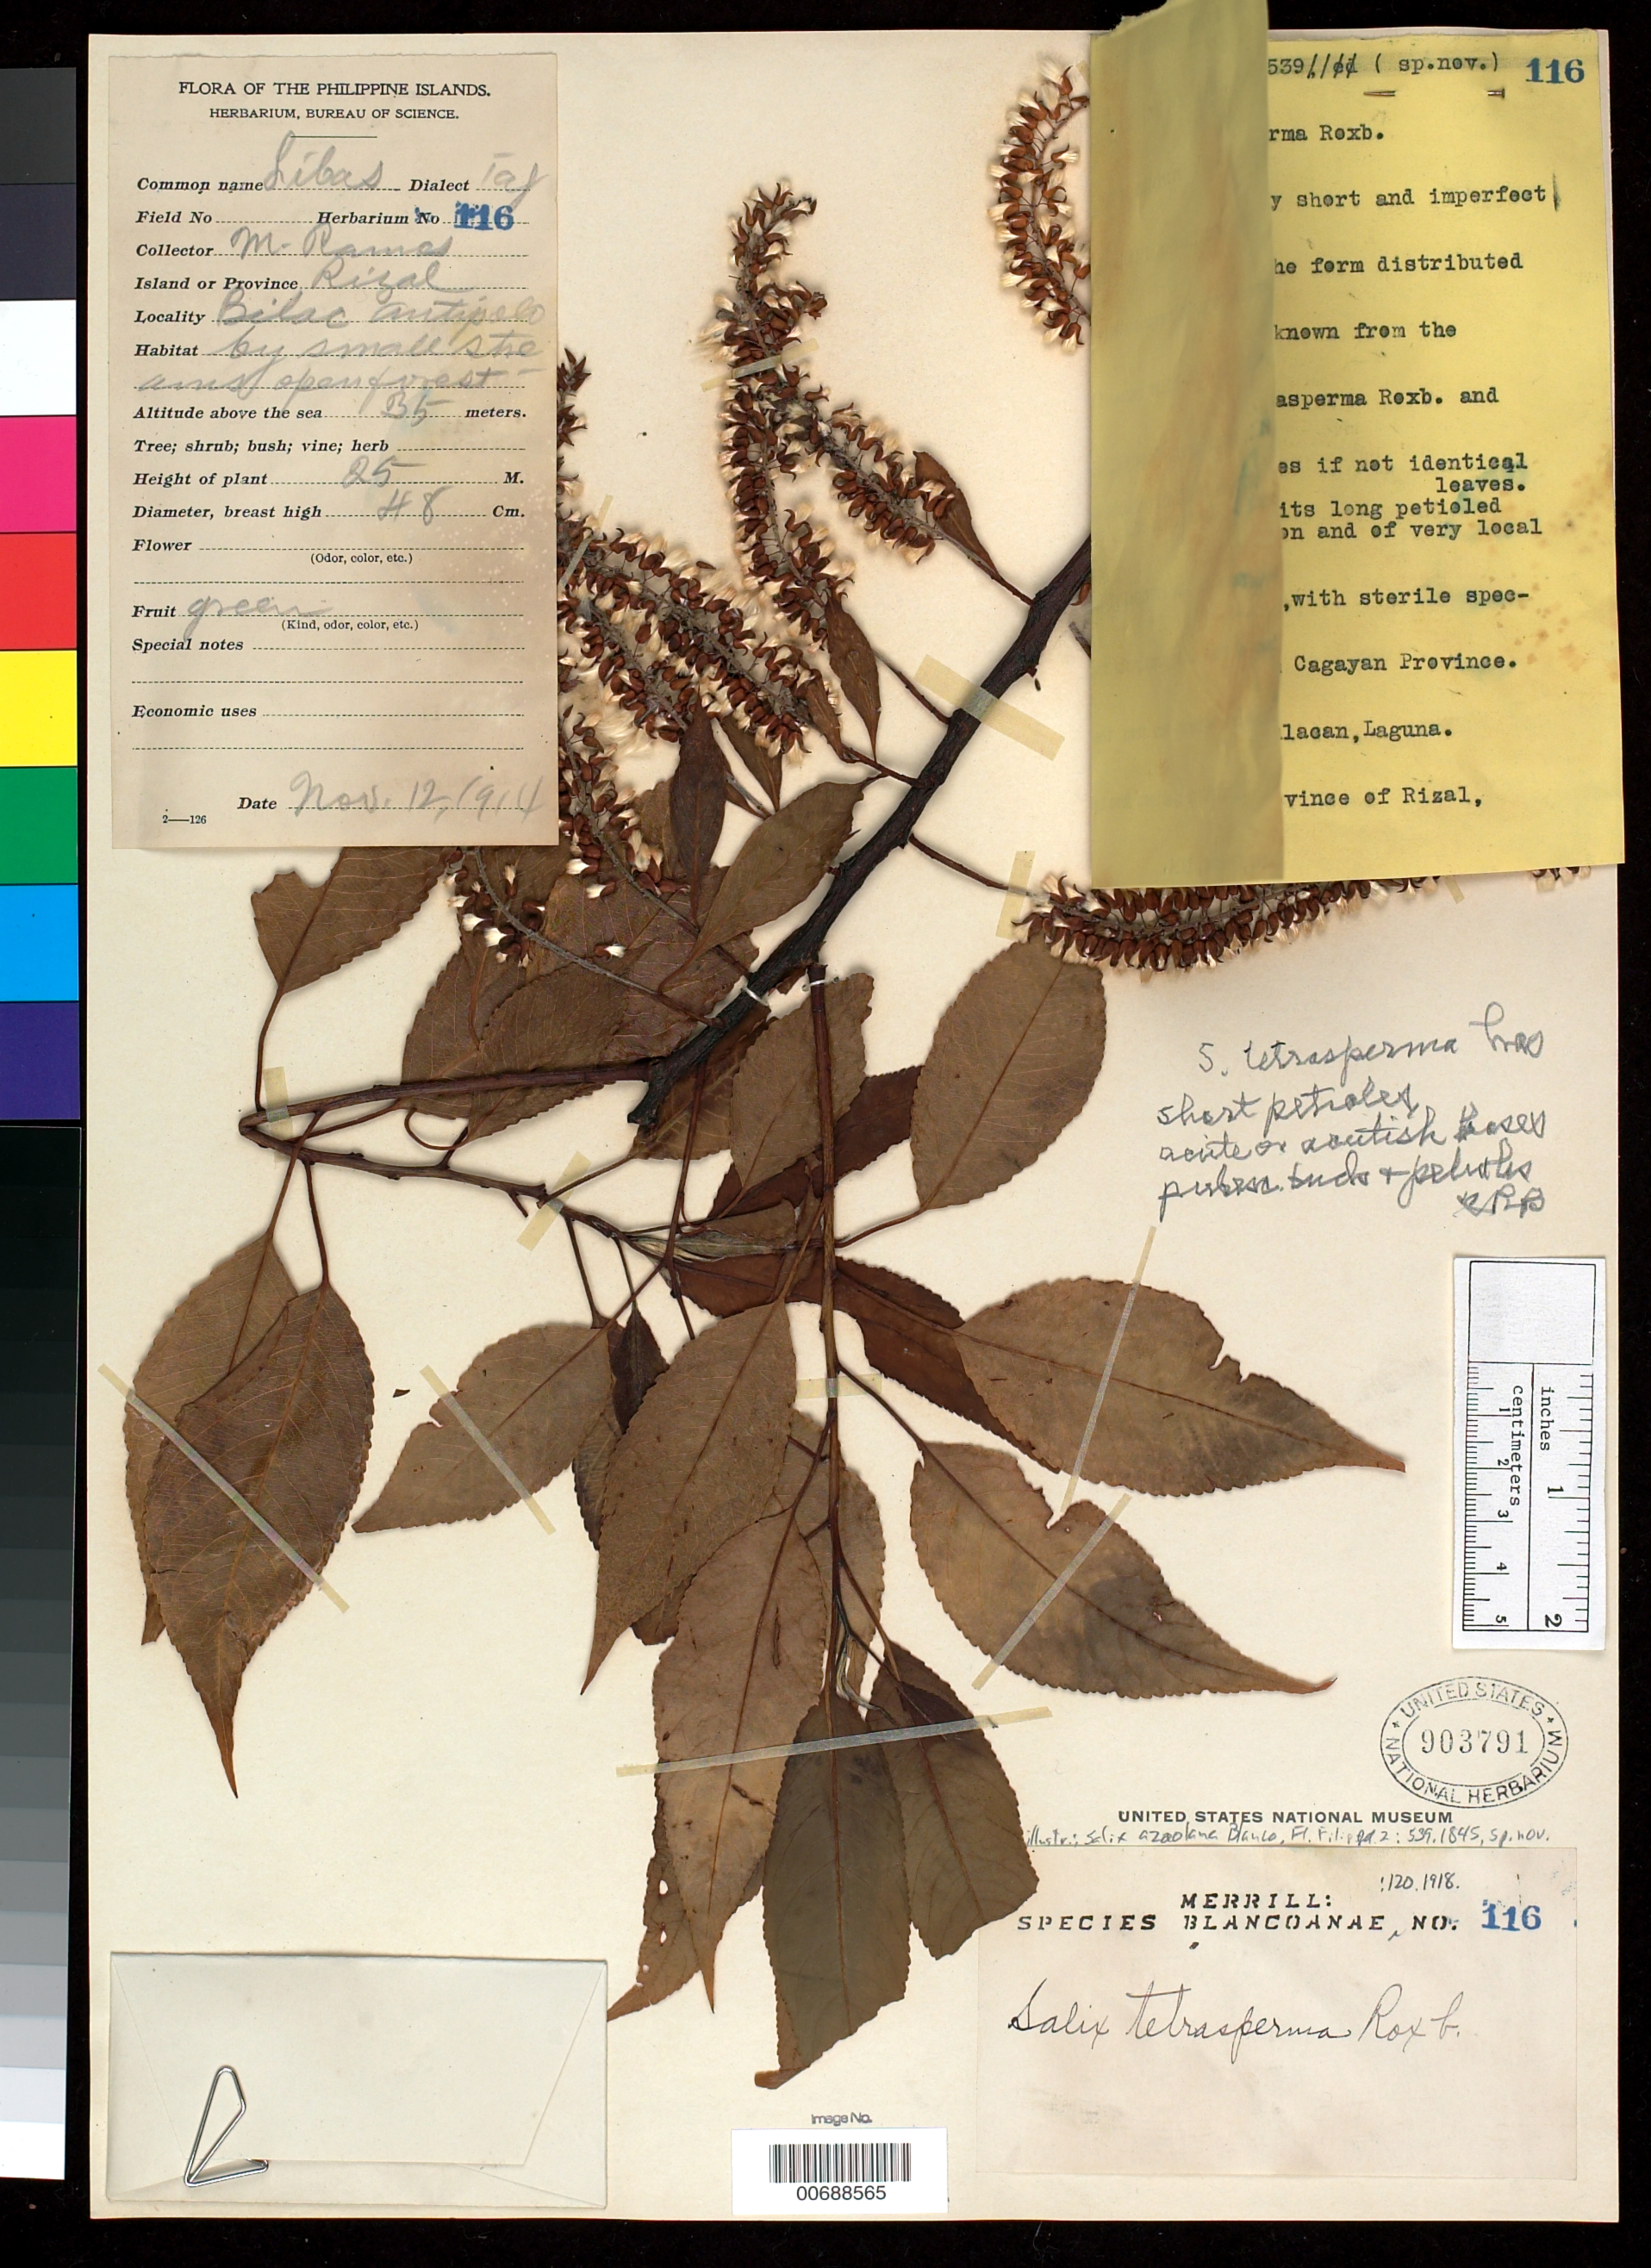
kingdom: Plantae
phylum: Tracheophyta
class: Magnoliopsida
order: Malpighiales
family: Salicaceae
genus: Salix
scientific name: Salix tetrasperma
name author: Roxb.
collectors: M. Ramos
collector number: Sp. Blancoan. 0116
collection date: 1914-11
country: Philippines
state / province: Calabarzon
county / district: Rizal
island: Luzon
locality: Bilac Antipolo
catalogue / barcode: US 903791